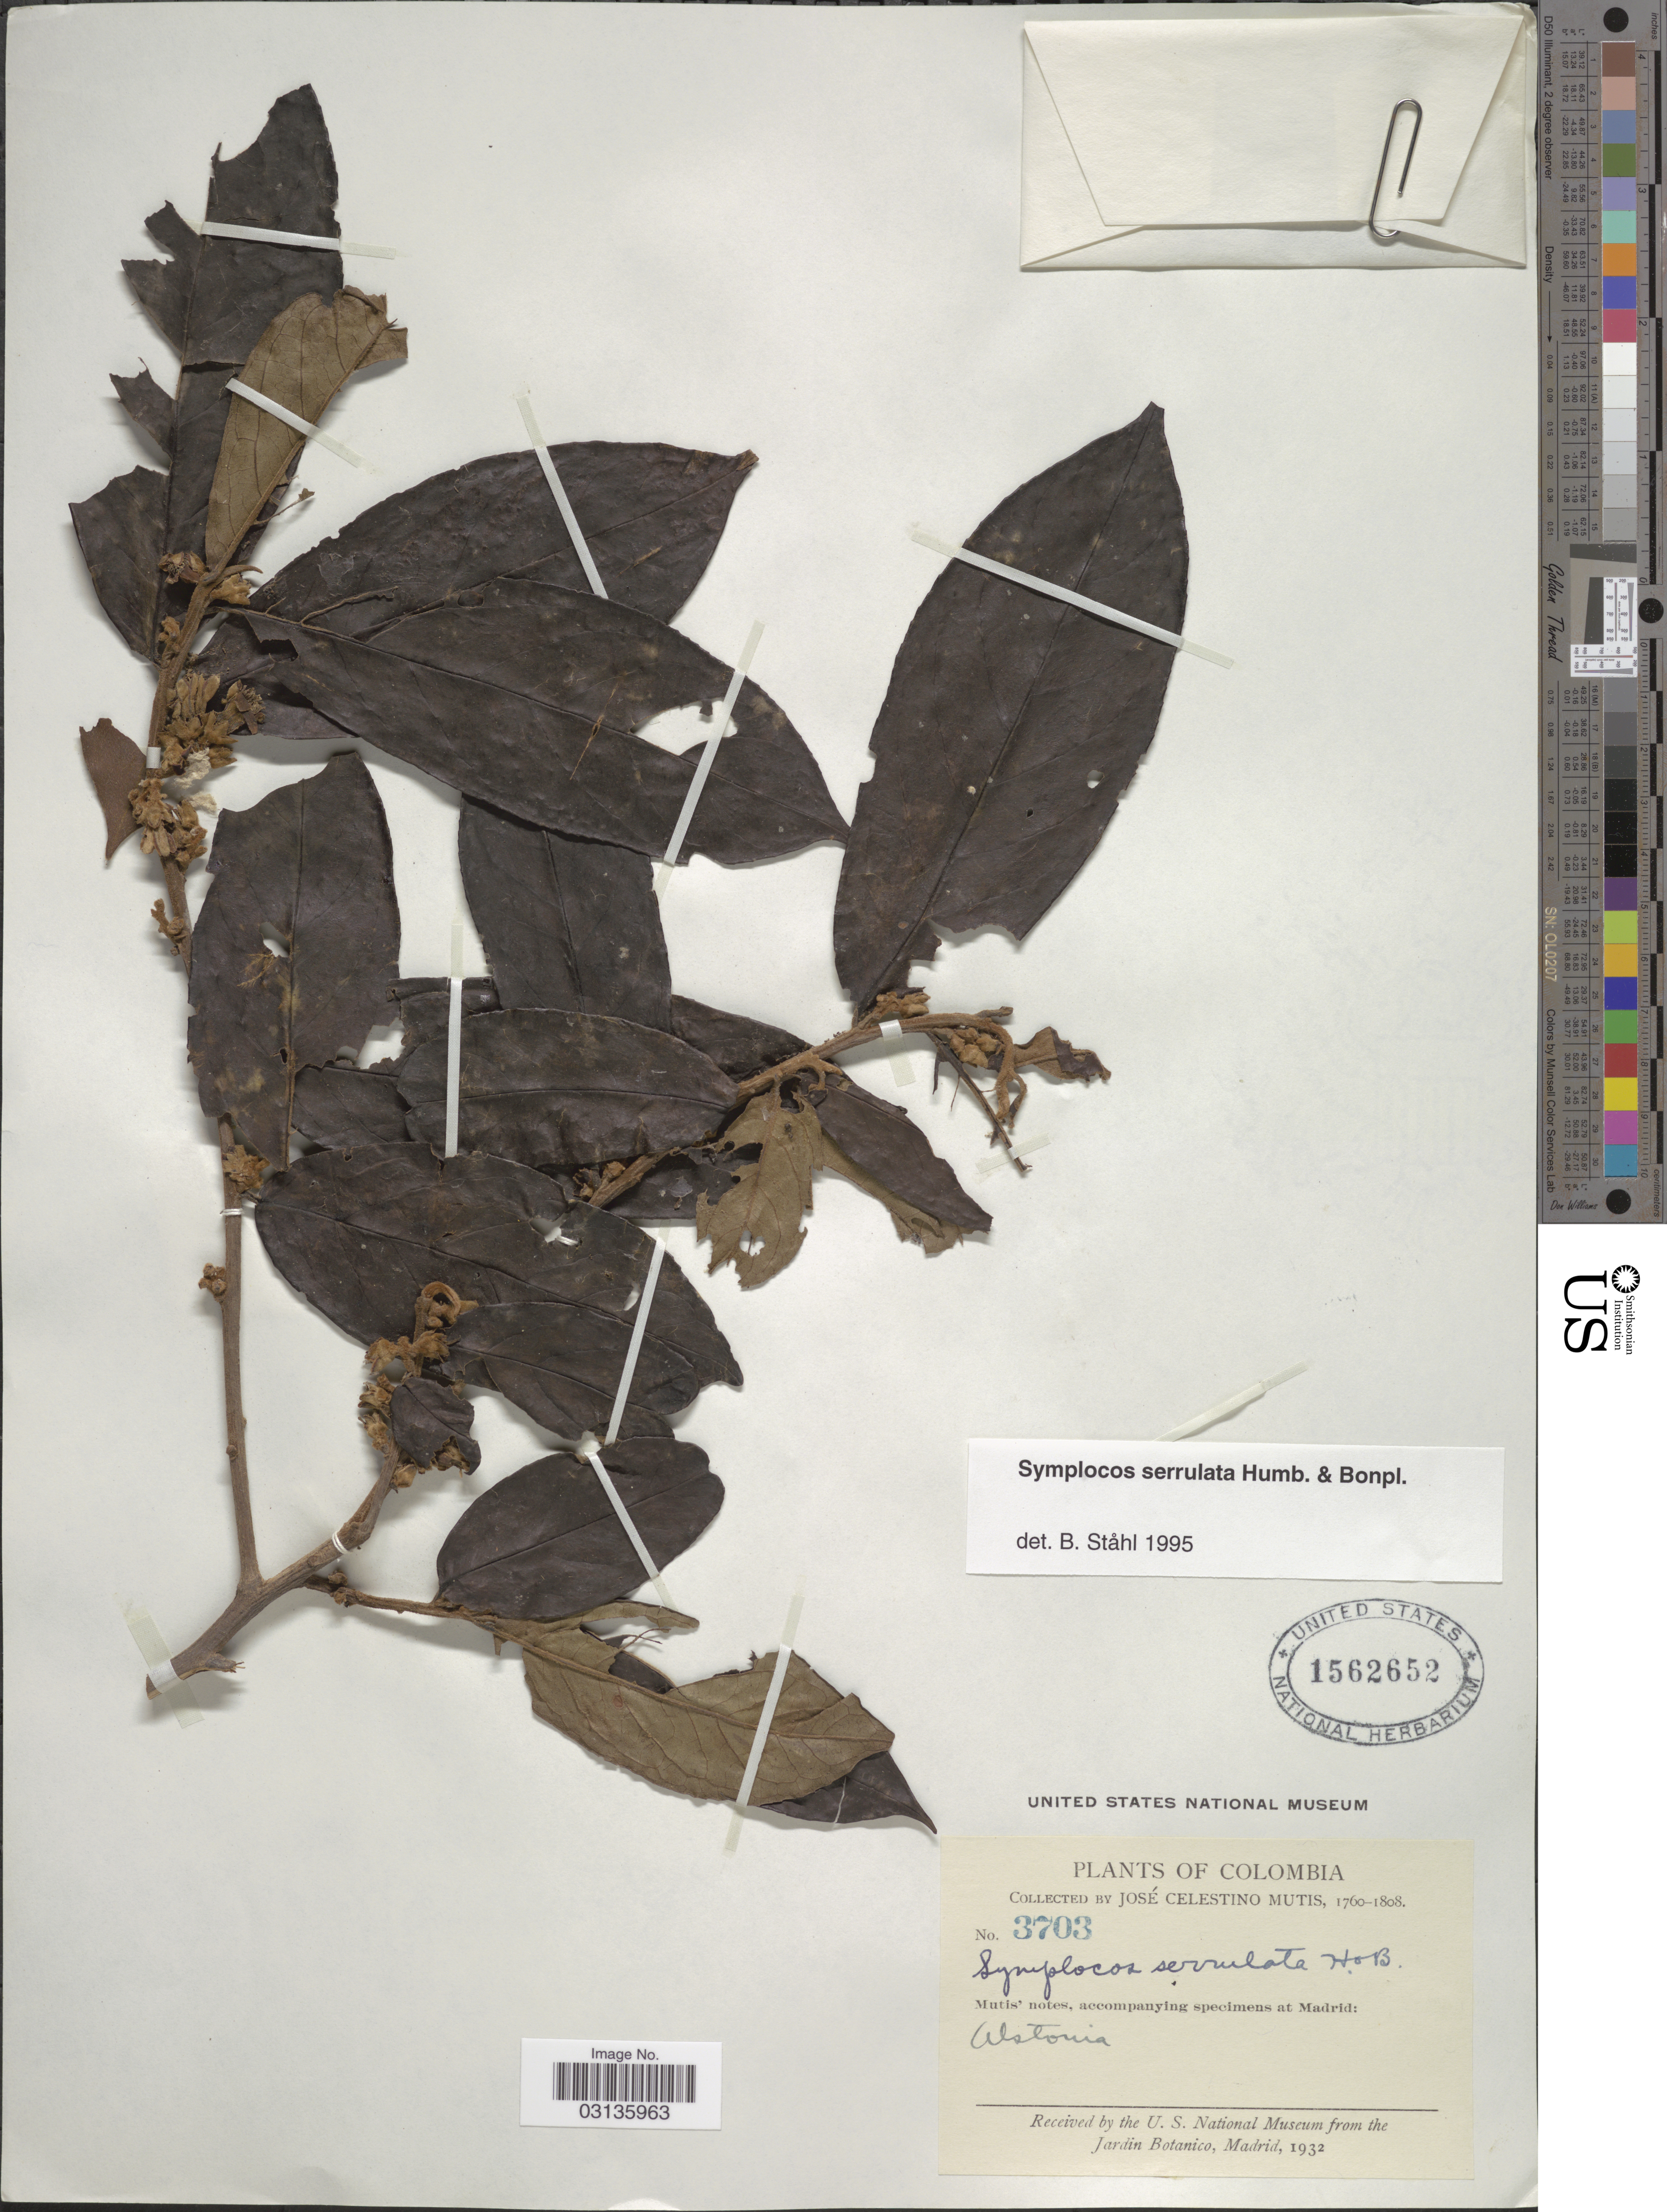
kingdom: Plantae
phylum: Tracheophyta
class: Magnoliopsida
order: Ericales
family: Symplocaceae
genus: Symplocos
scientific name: Symplocos serrulata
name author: Bonpl.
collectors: J. C. B. Mutis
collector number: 3703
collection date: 1760/1808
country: Colombia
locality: Astonoia.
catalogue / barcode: US 1562652